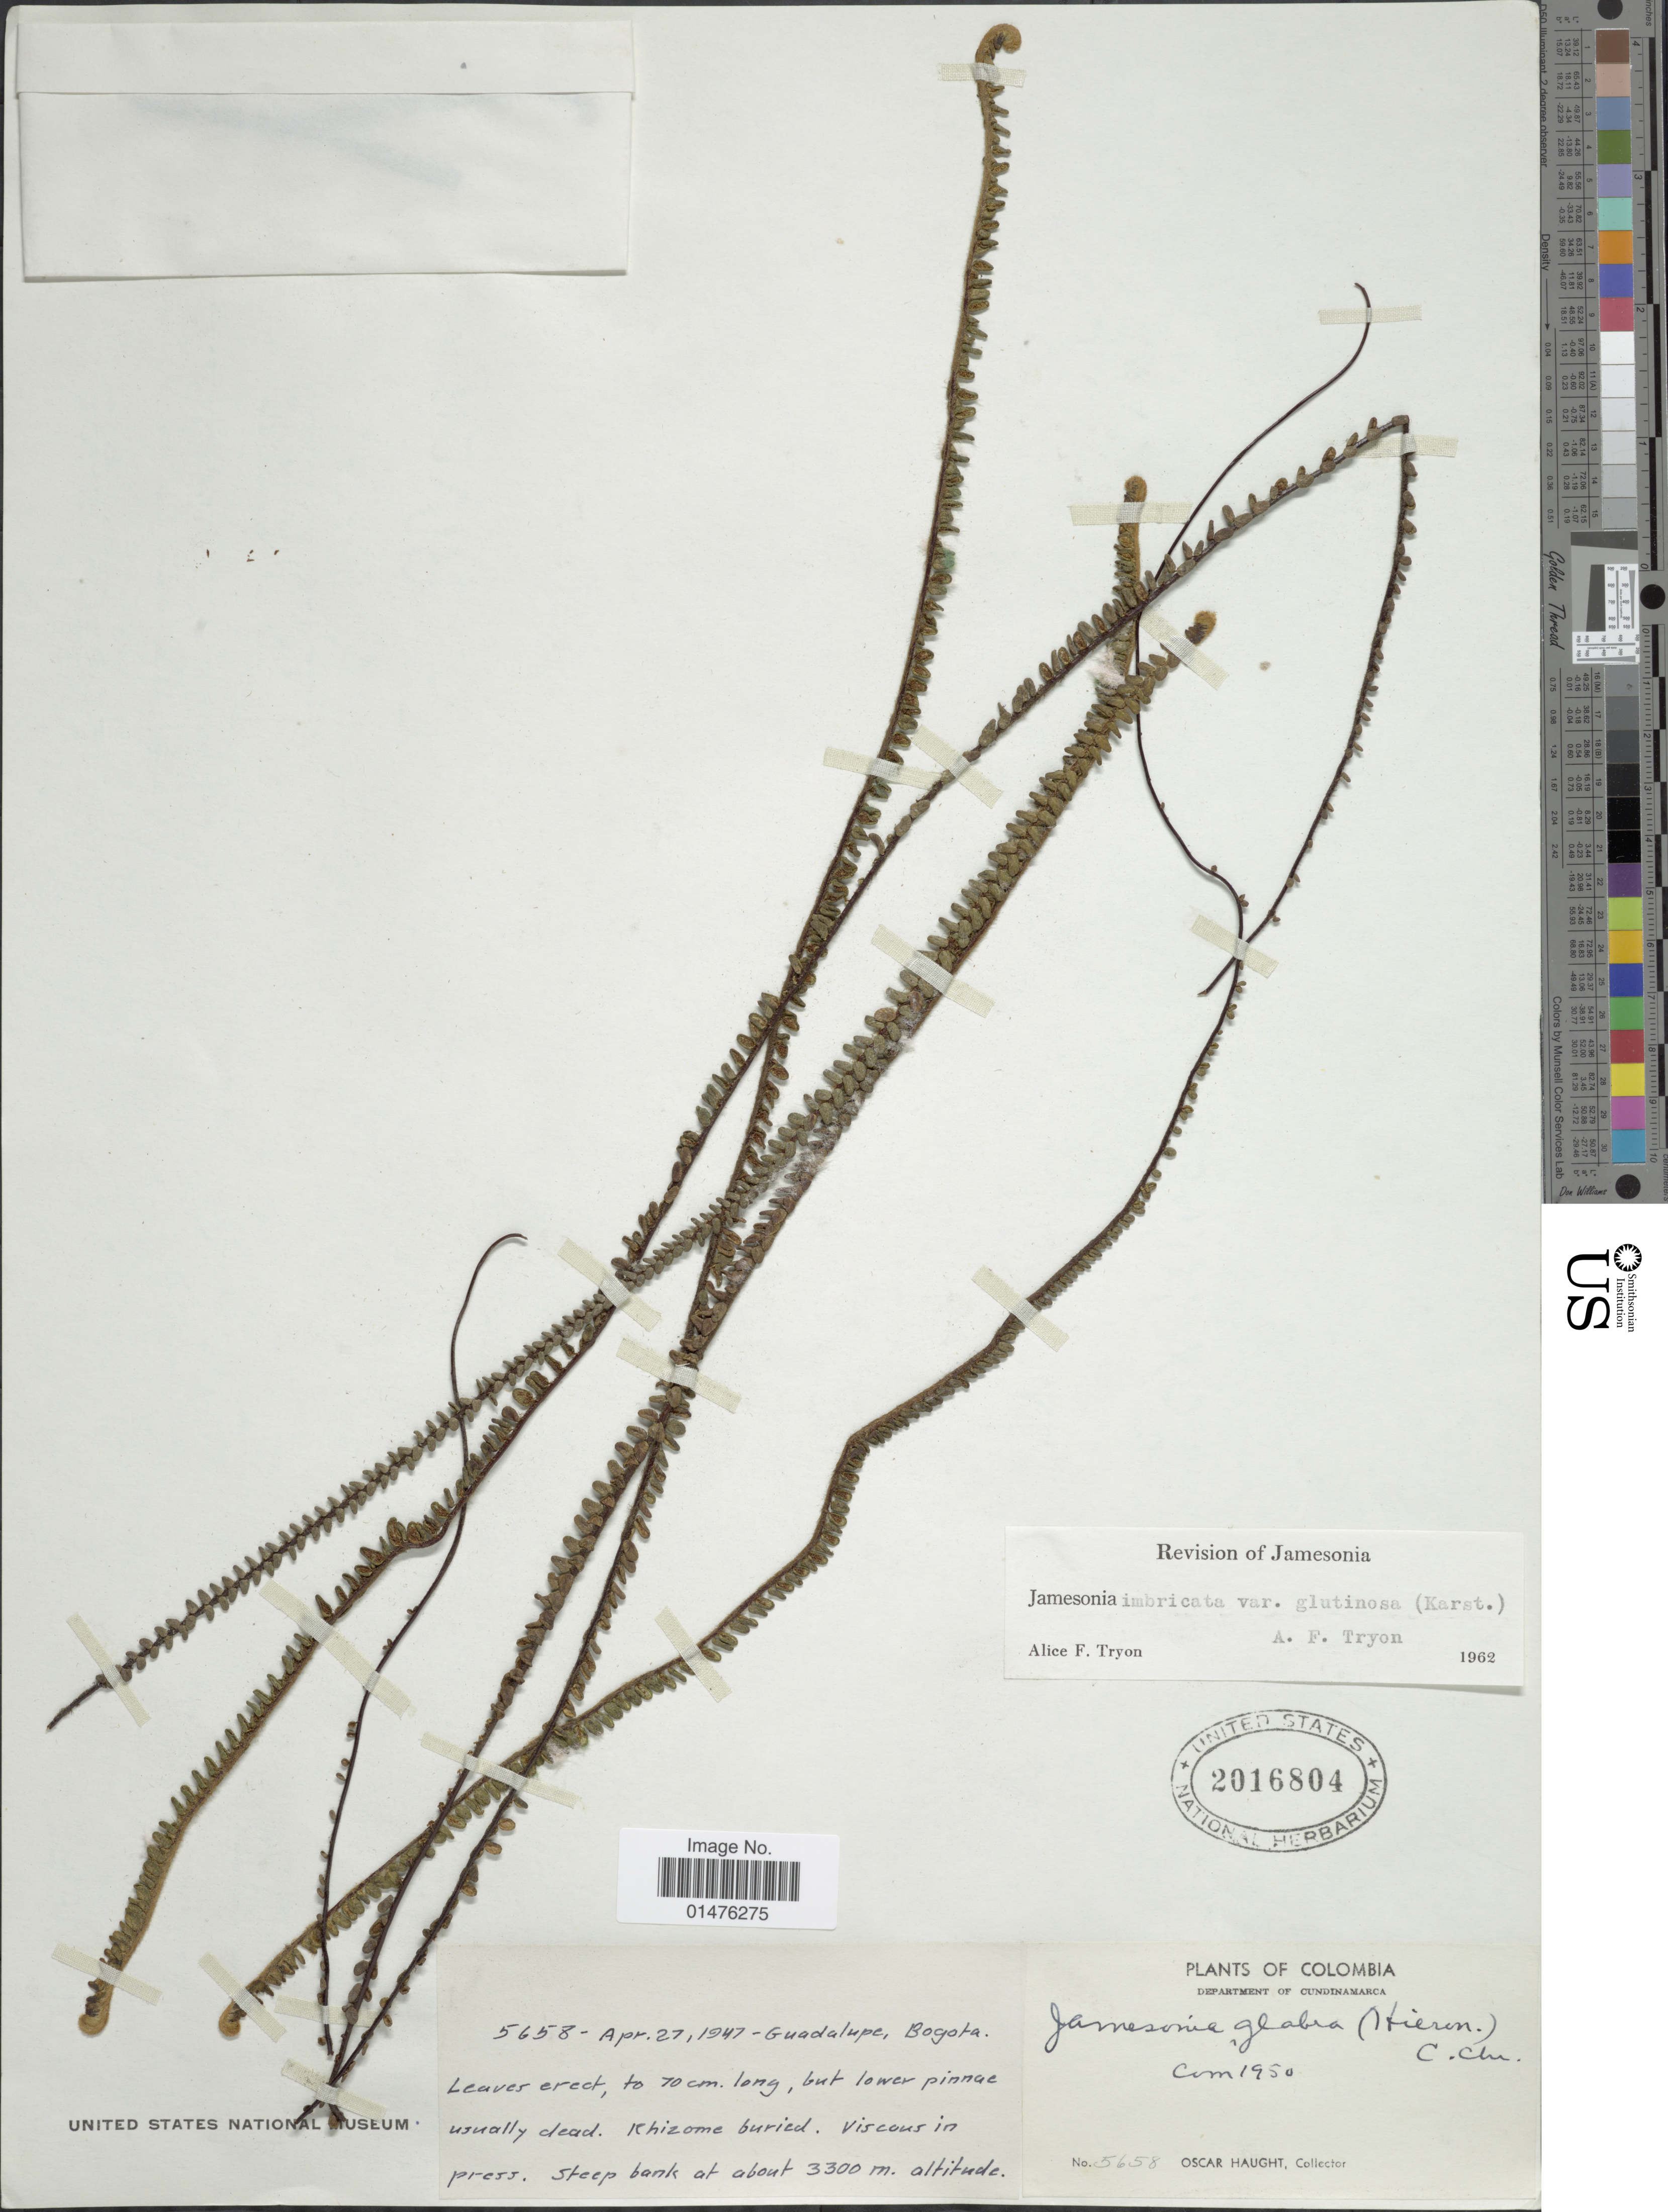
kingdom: Plantae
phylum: Tracheophyta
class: Polypodiopsida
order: Polypodiales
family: Pteridaceae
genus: Jamesonia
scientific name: Jamesonia imbricata var. glutinosa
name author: (H. Karst.) A.F. Tryon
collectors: O. L. Haught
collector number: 5658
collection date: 1947-04-27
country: Colombia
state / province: Cundinamarca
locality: Department of Cundinamarca, Guadalupe, Bogota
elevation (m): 3300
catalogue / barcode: US 2016804